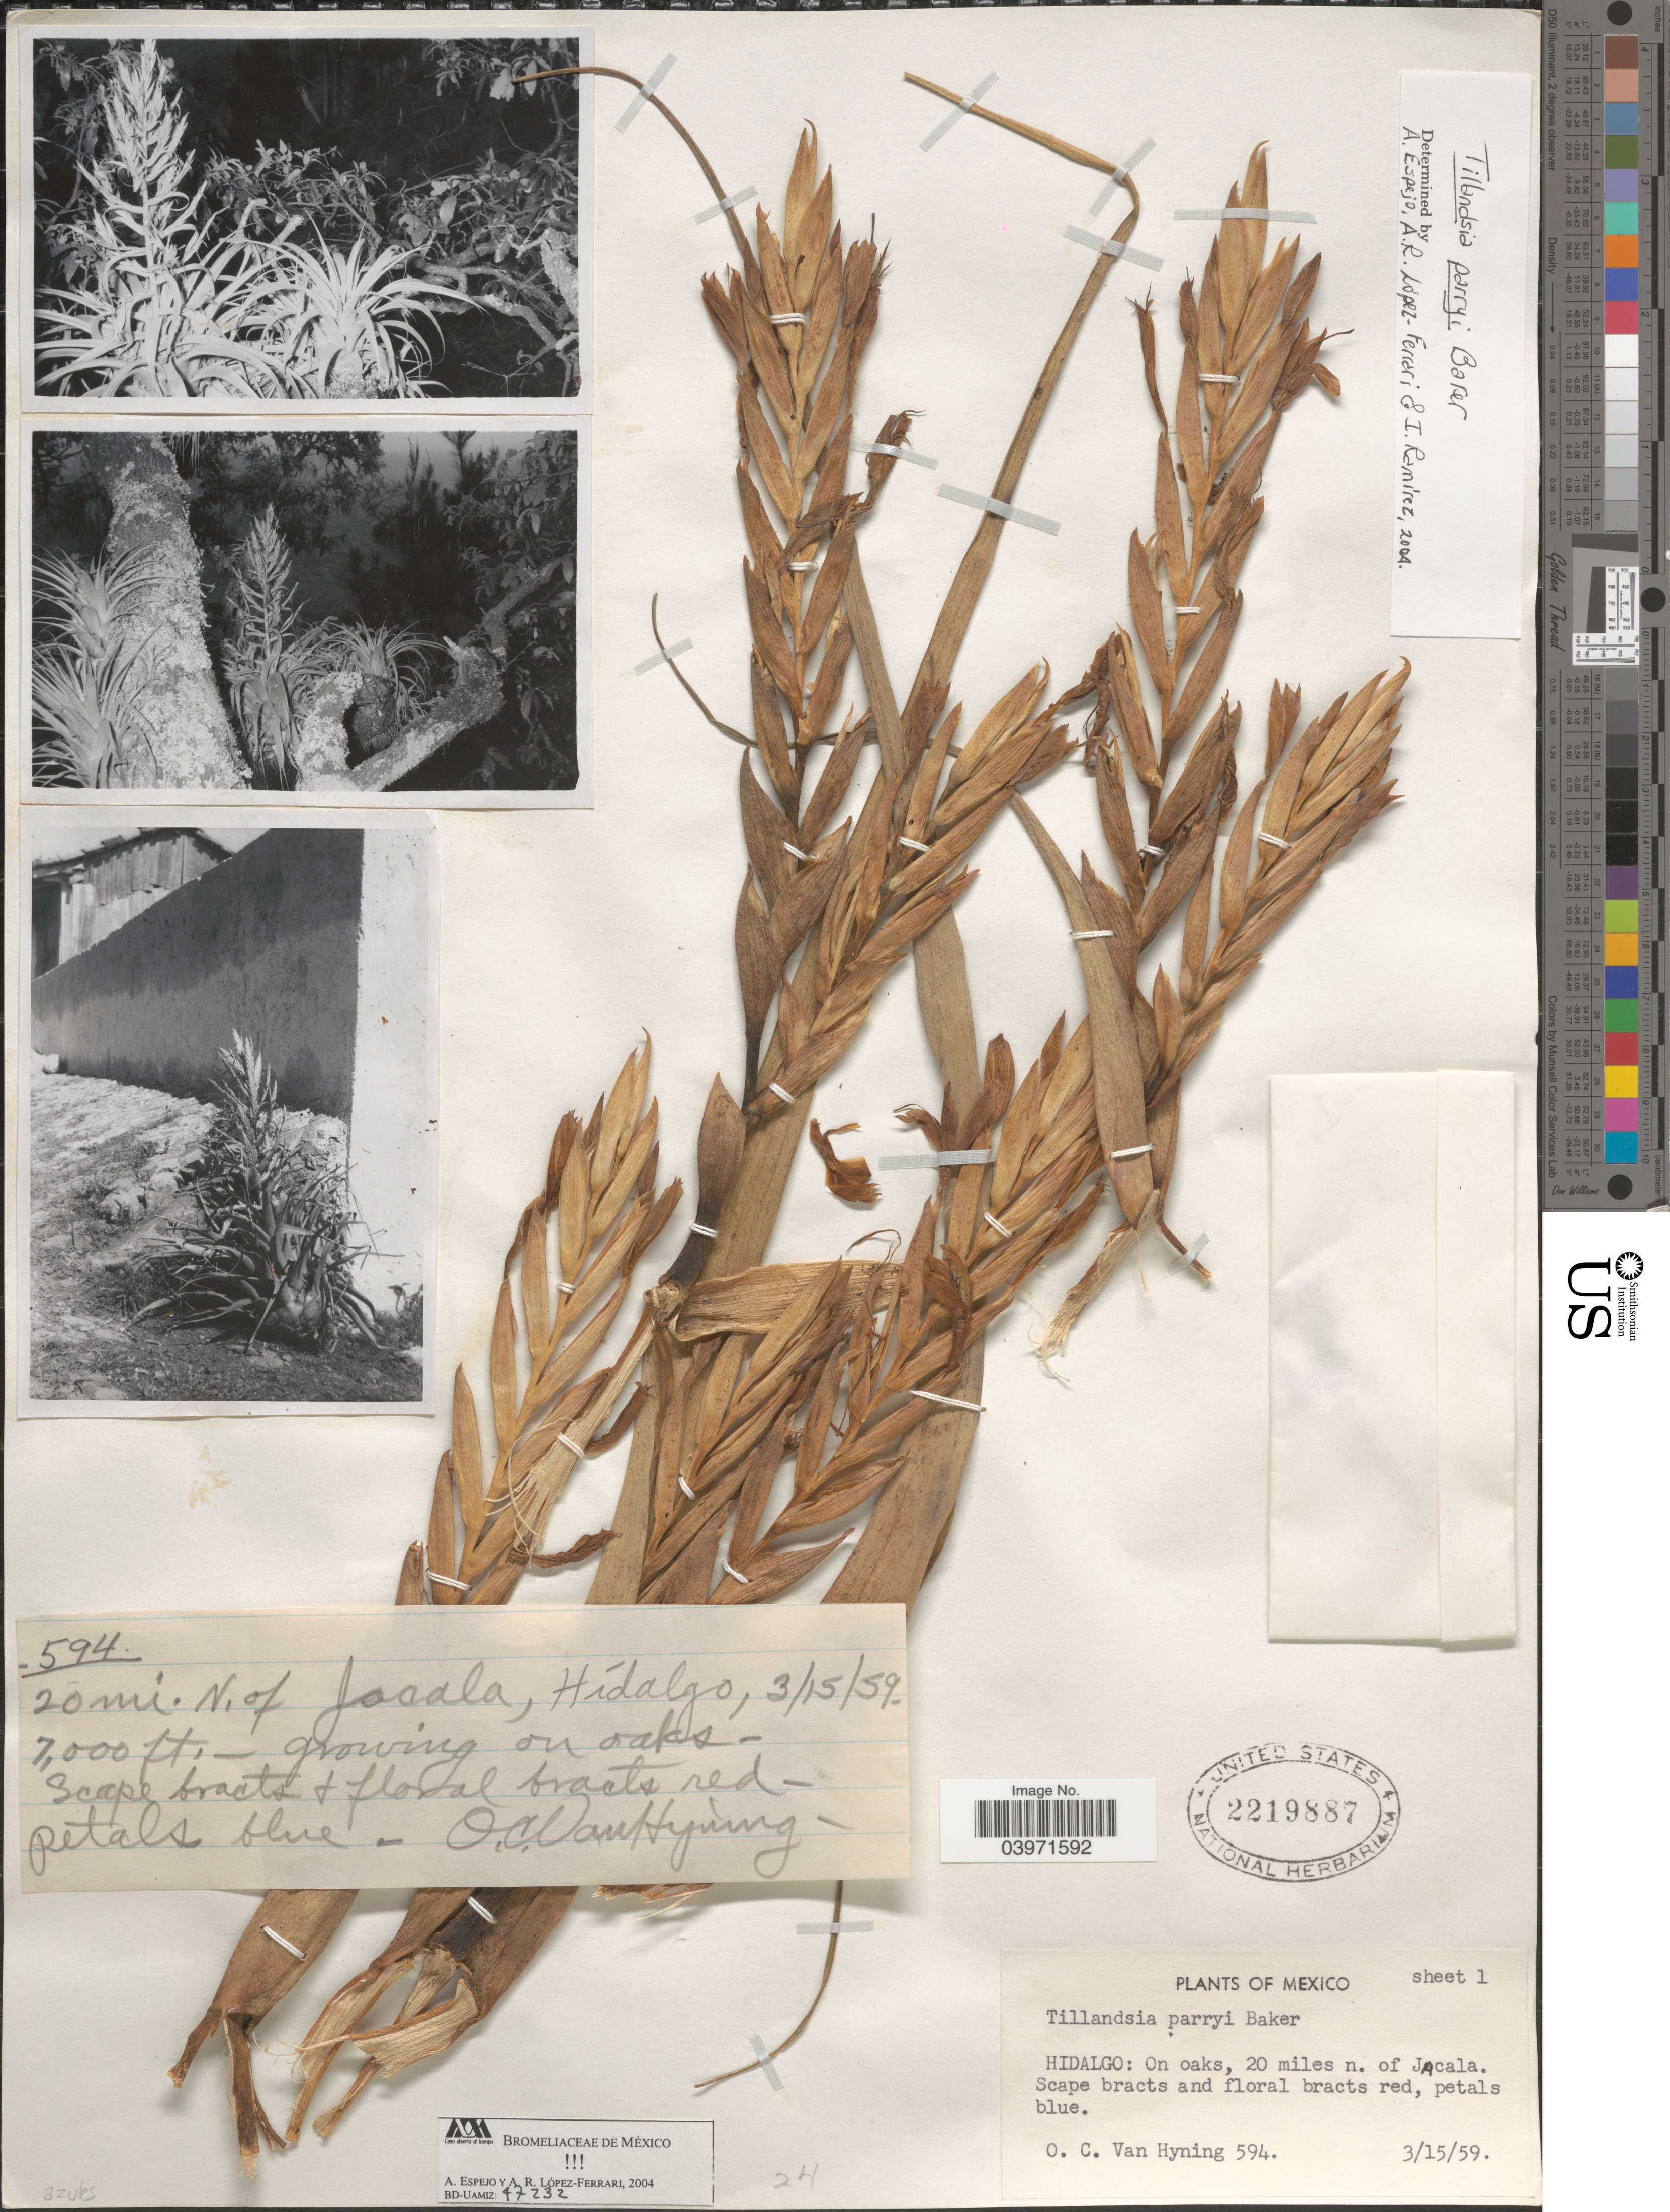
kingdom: Plantae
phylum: Tracheophyta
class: Liliopsida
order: Poales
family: Bromeliaceae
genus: Tillandsia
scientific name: Tillandsia parryi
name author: Baker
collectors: O. Van Hyning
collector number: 594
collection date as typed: Transcribed d/m/y: 15/3/59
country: Mexico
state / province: Hidalgo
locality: On oaks, 20 miles n. of Jacala.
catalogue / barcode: US 2219887